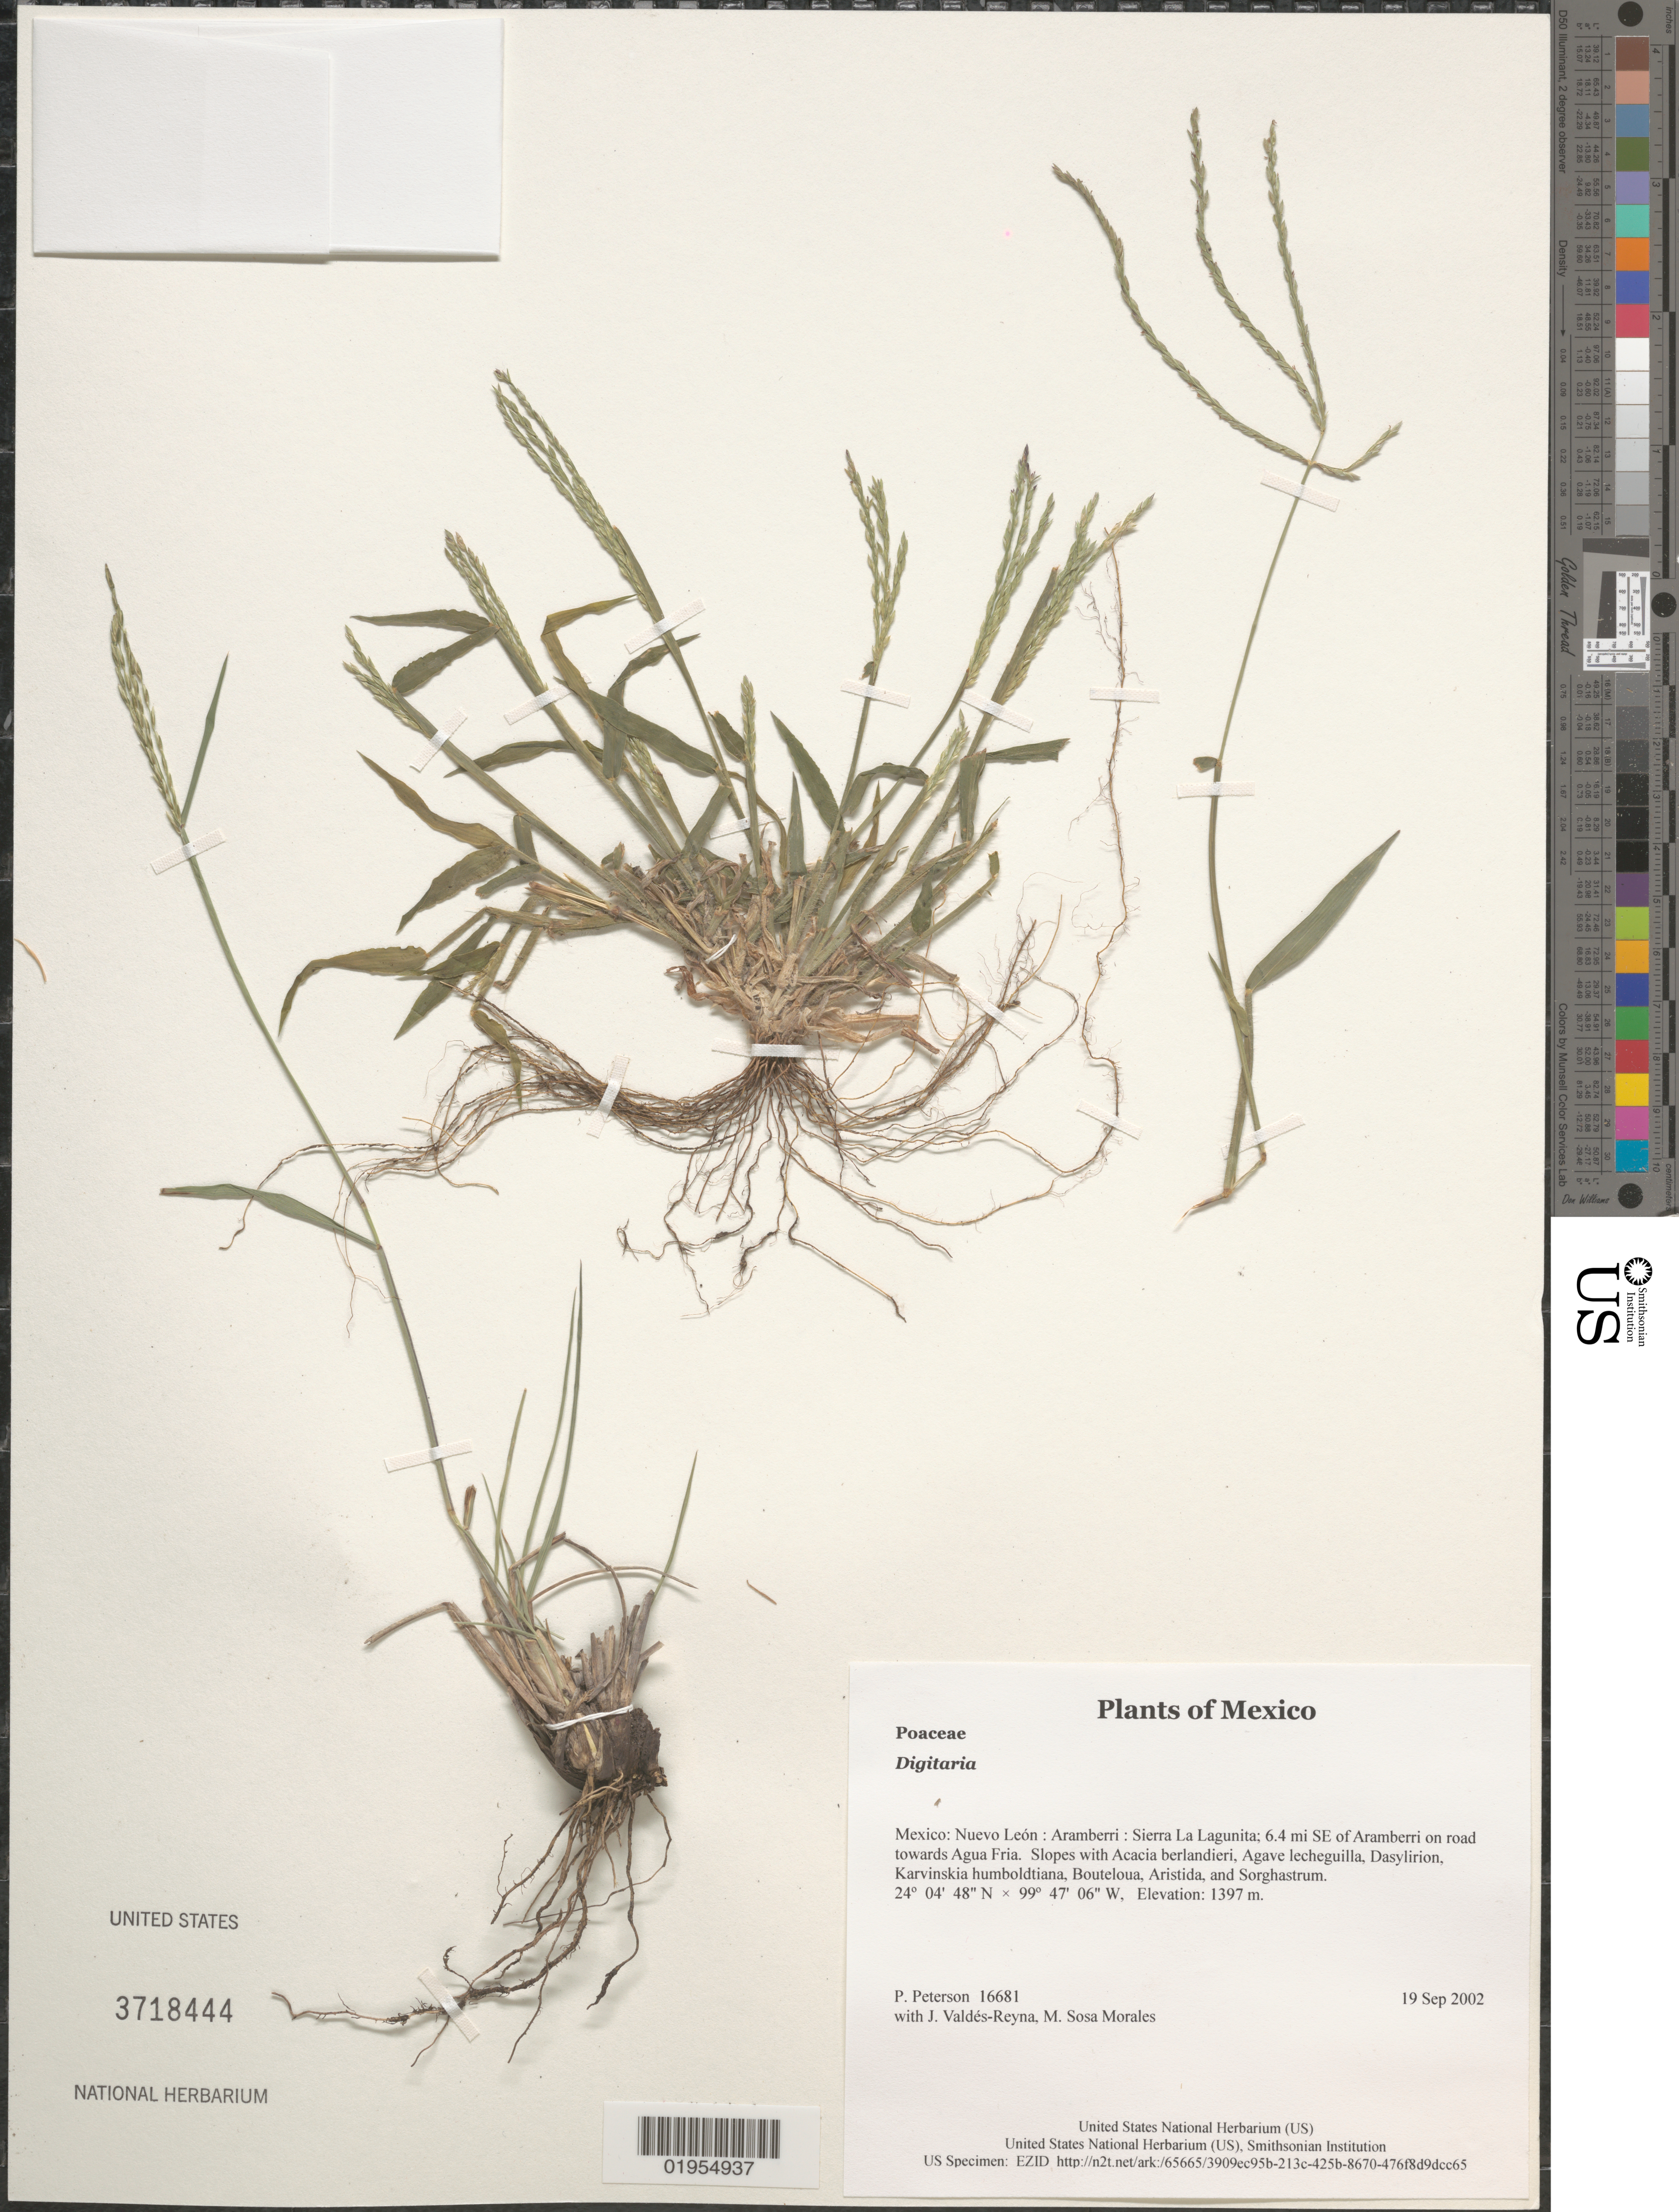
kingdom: Plantae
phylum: Tracheophyta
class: Liliopsida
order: Poales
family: Poaceae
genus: Digitaria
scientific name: Digitaria sp.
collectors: P. M. Peterson, J. Valdés-Reyna & M. Sosa Morales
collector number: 16681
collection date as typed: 19 Sep 2002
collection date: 2002-09-19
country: Mexico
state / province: Nuevo León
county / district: Aramberri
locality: Sierra La Lagunita; 6.4 mi SE of Aramberri on road towards Agua Fria. Slopes with Acacia berlandieri, Agave lecheguilla, Dasylirion, Karvinskia humboldtiana, Bouteloua, Aristida, and Sorghastrum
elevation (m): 1397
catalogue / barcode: US 3718444